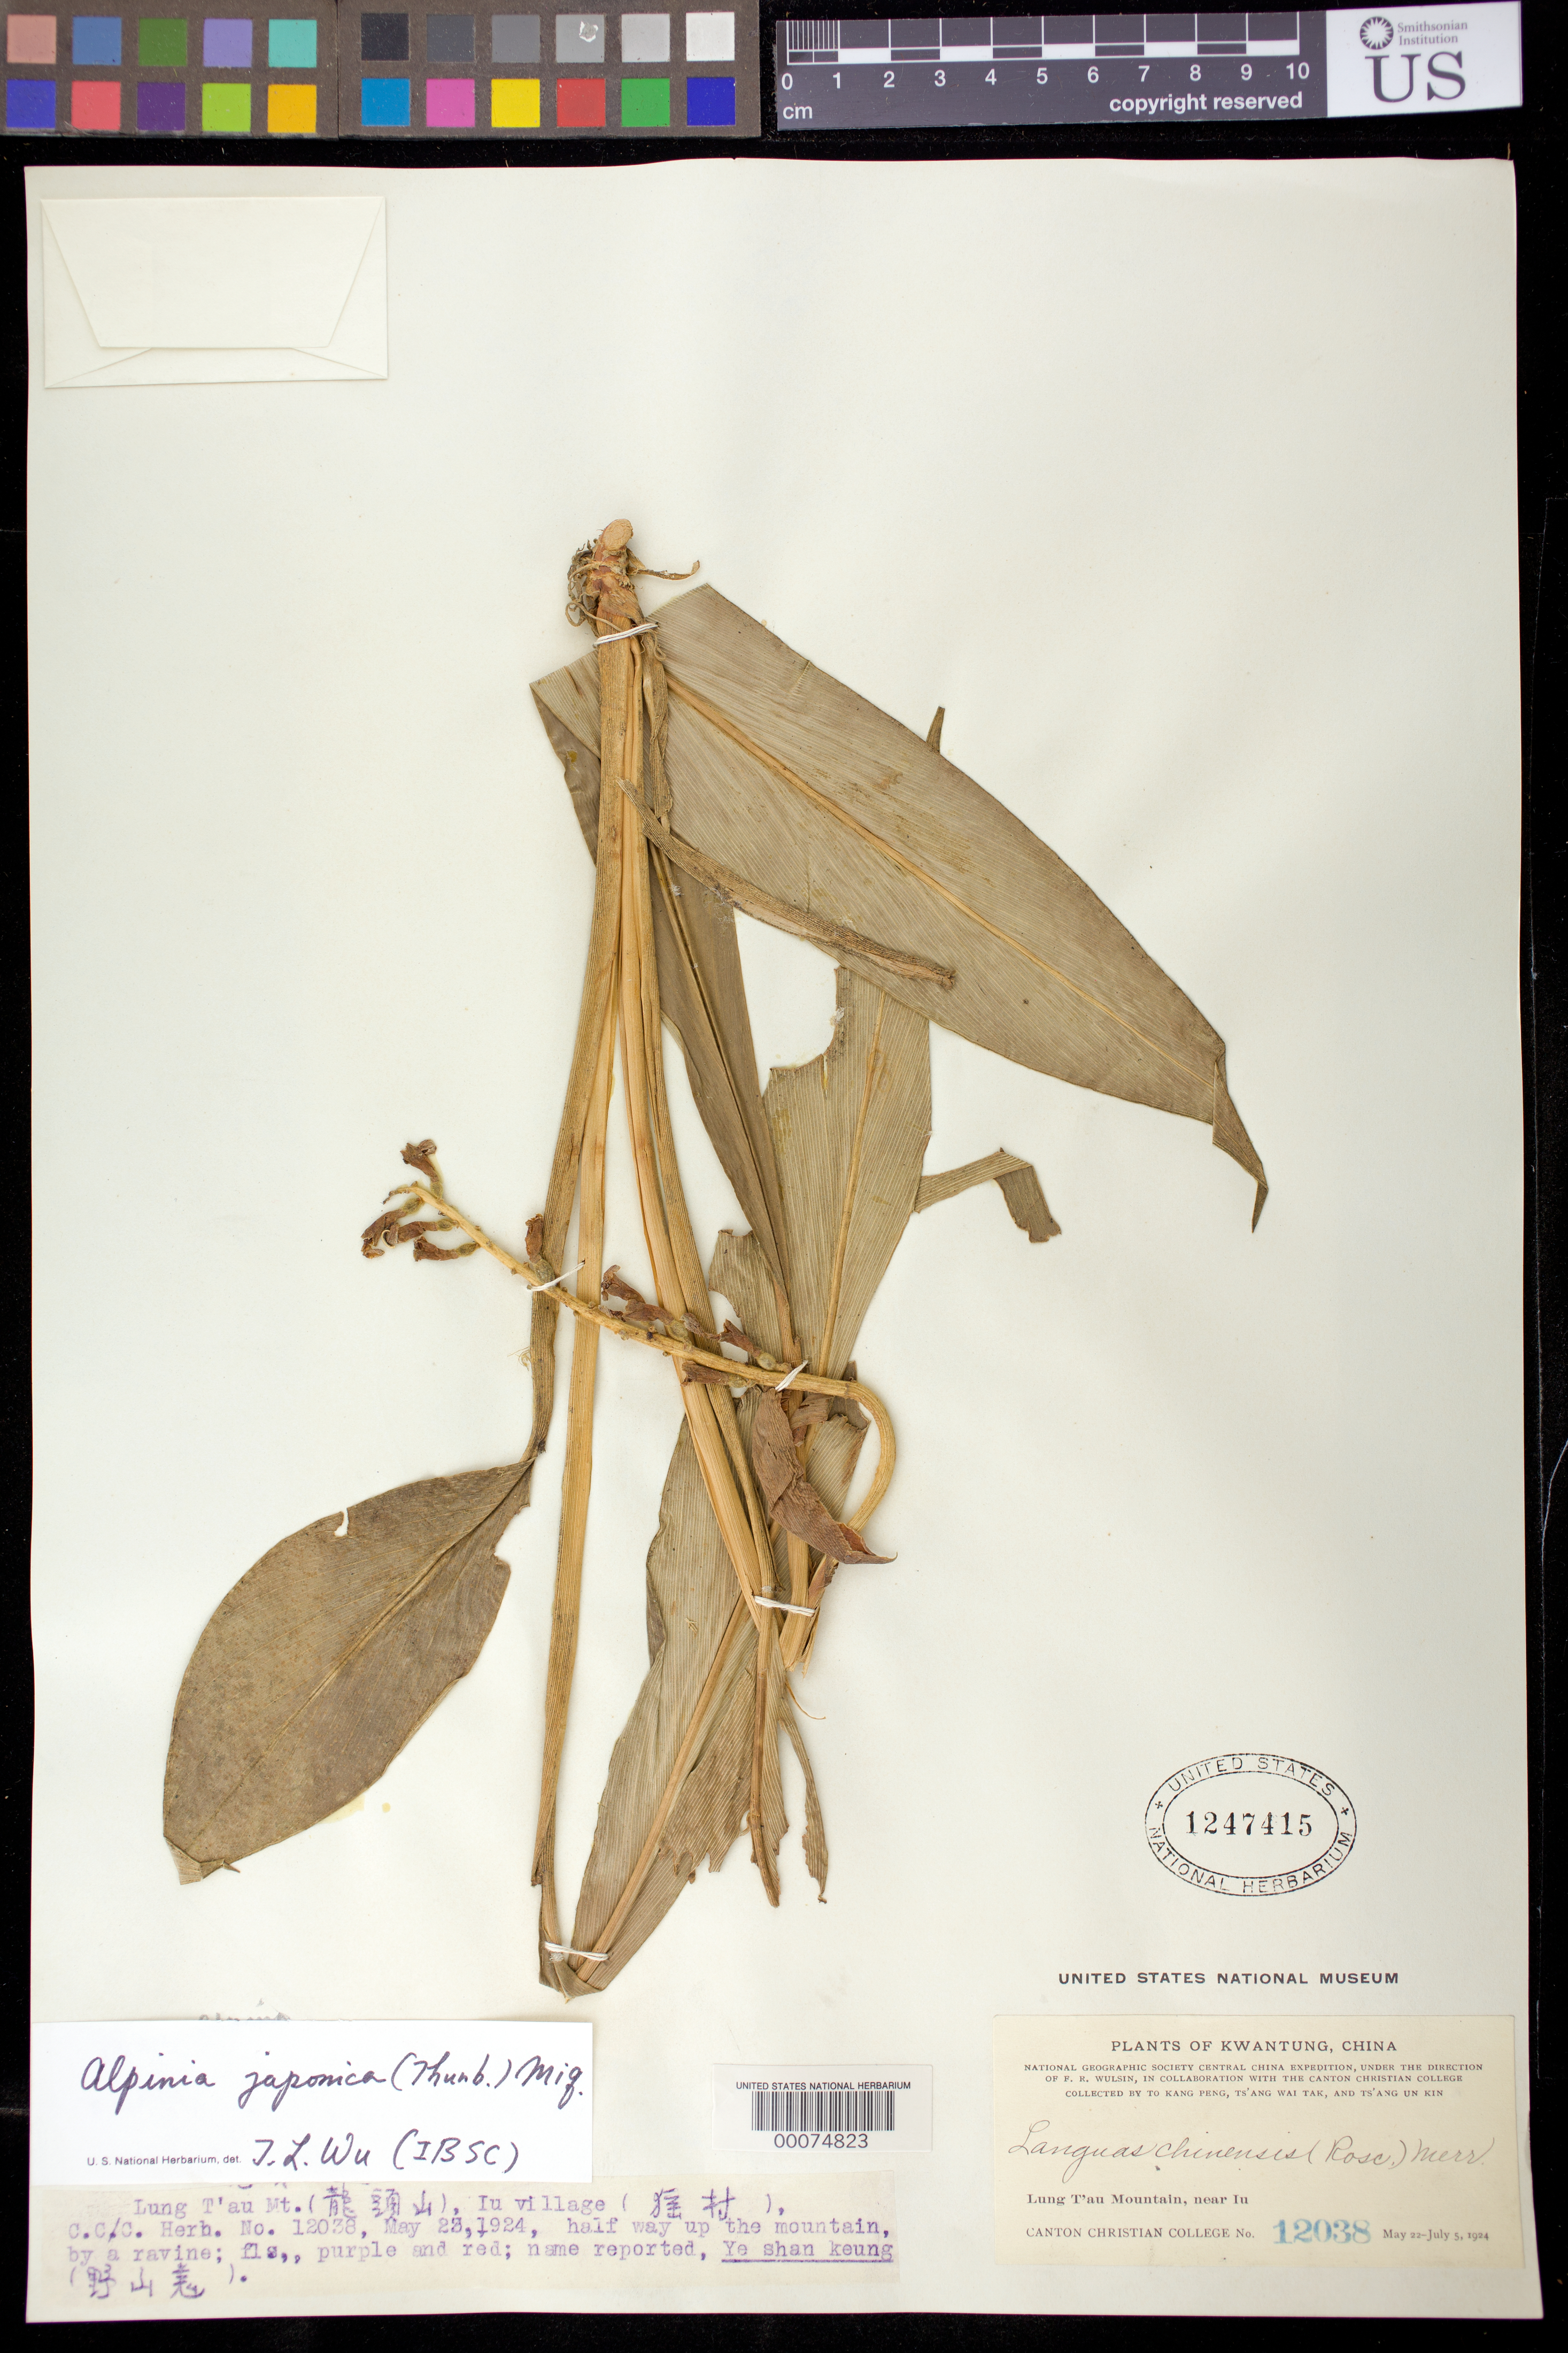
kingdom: Plantae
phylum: Tracheophyta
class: Liliopsida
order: Zingiberales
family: Zingiberaceae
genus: Alpinia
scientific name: Alpinia japonica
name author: (Thunb.) Miq.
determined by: Wu, Te-Ling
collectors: T. K. Peng, T. Tak & T. Kin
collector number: Canton Christ. College 12038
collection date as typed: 23 May 1924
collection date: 1924-05-23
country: China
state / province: Guangdong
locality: Lung t'au mt., near iu, in village halfway up mountain in a ravine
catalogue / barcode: US 1247415